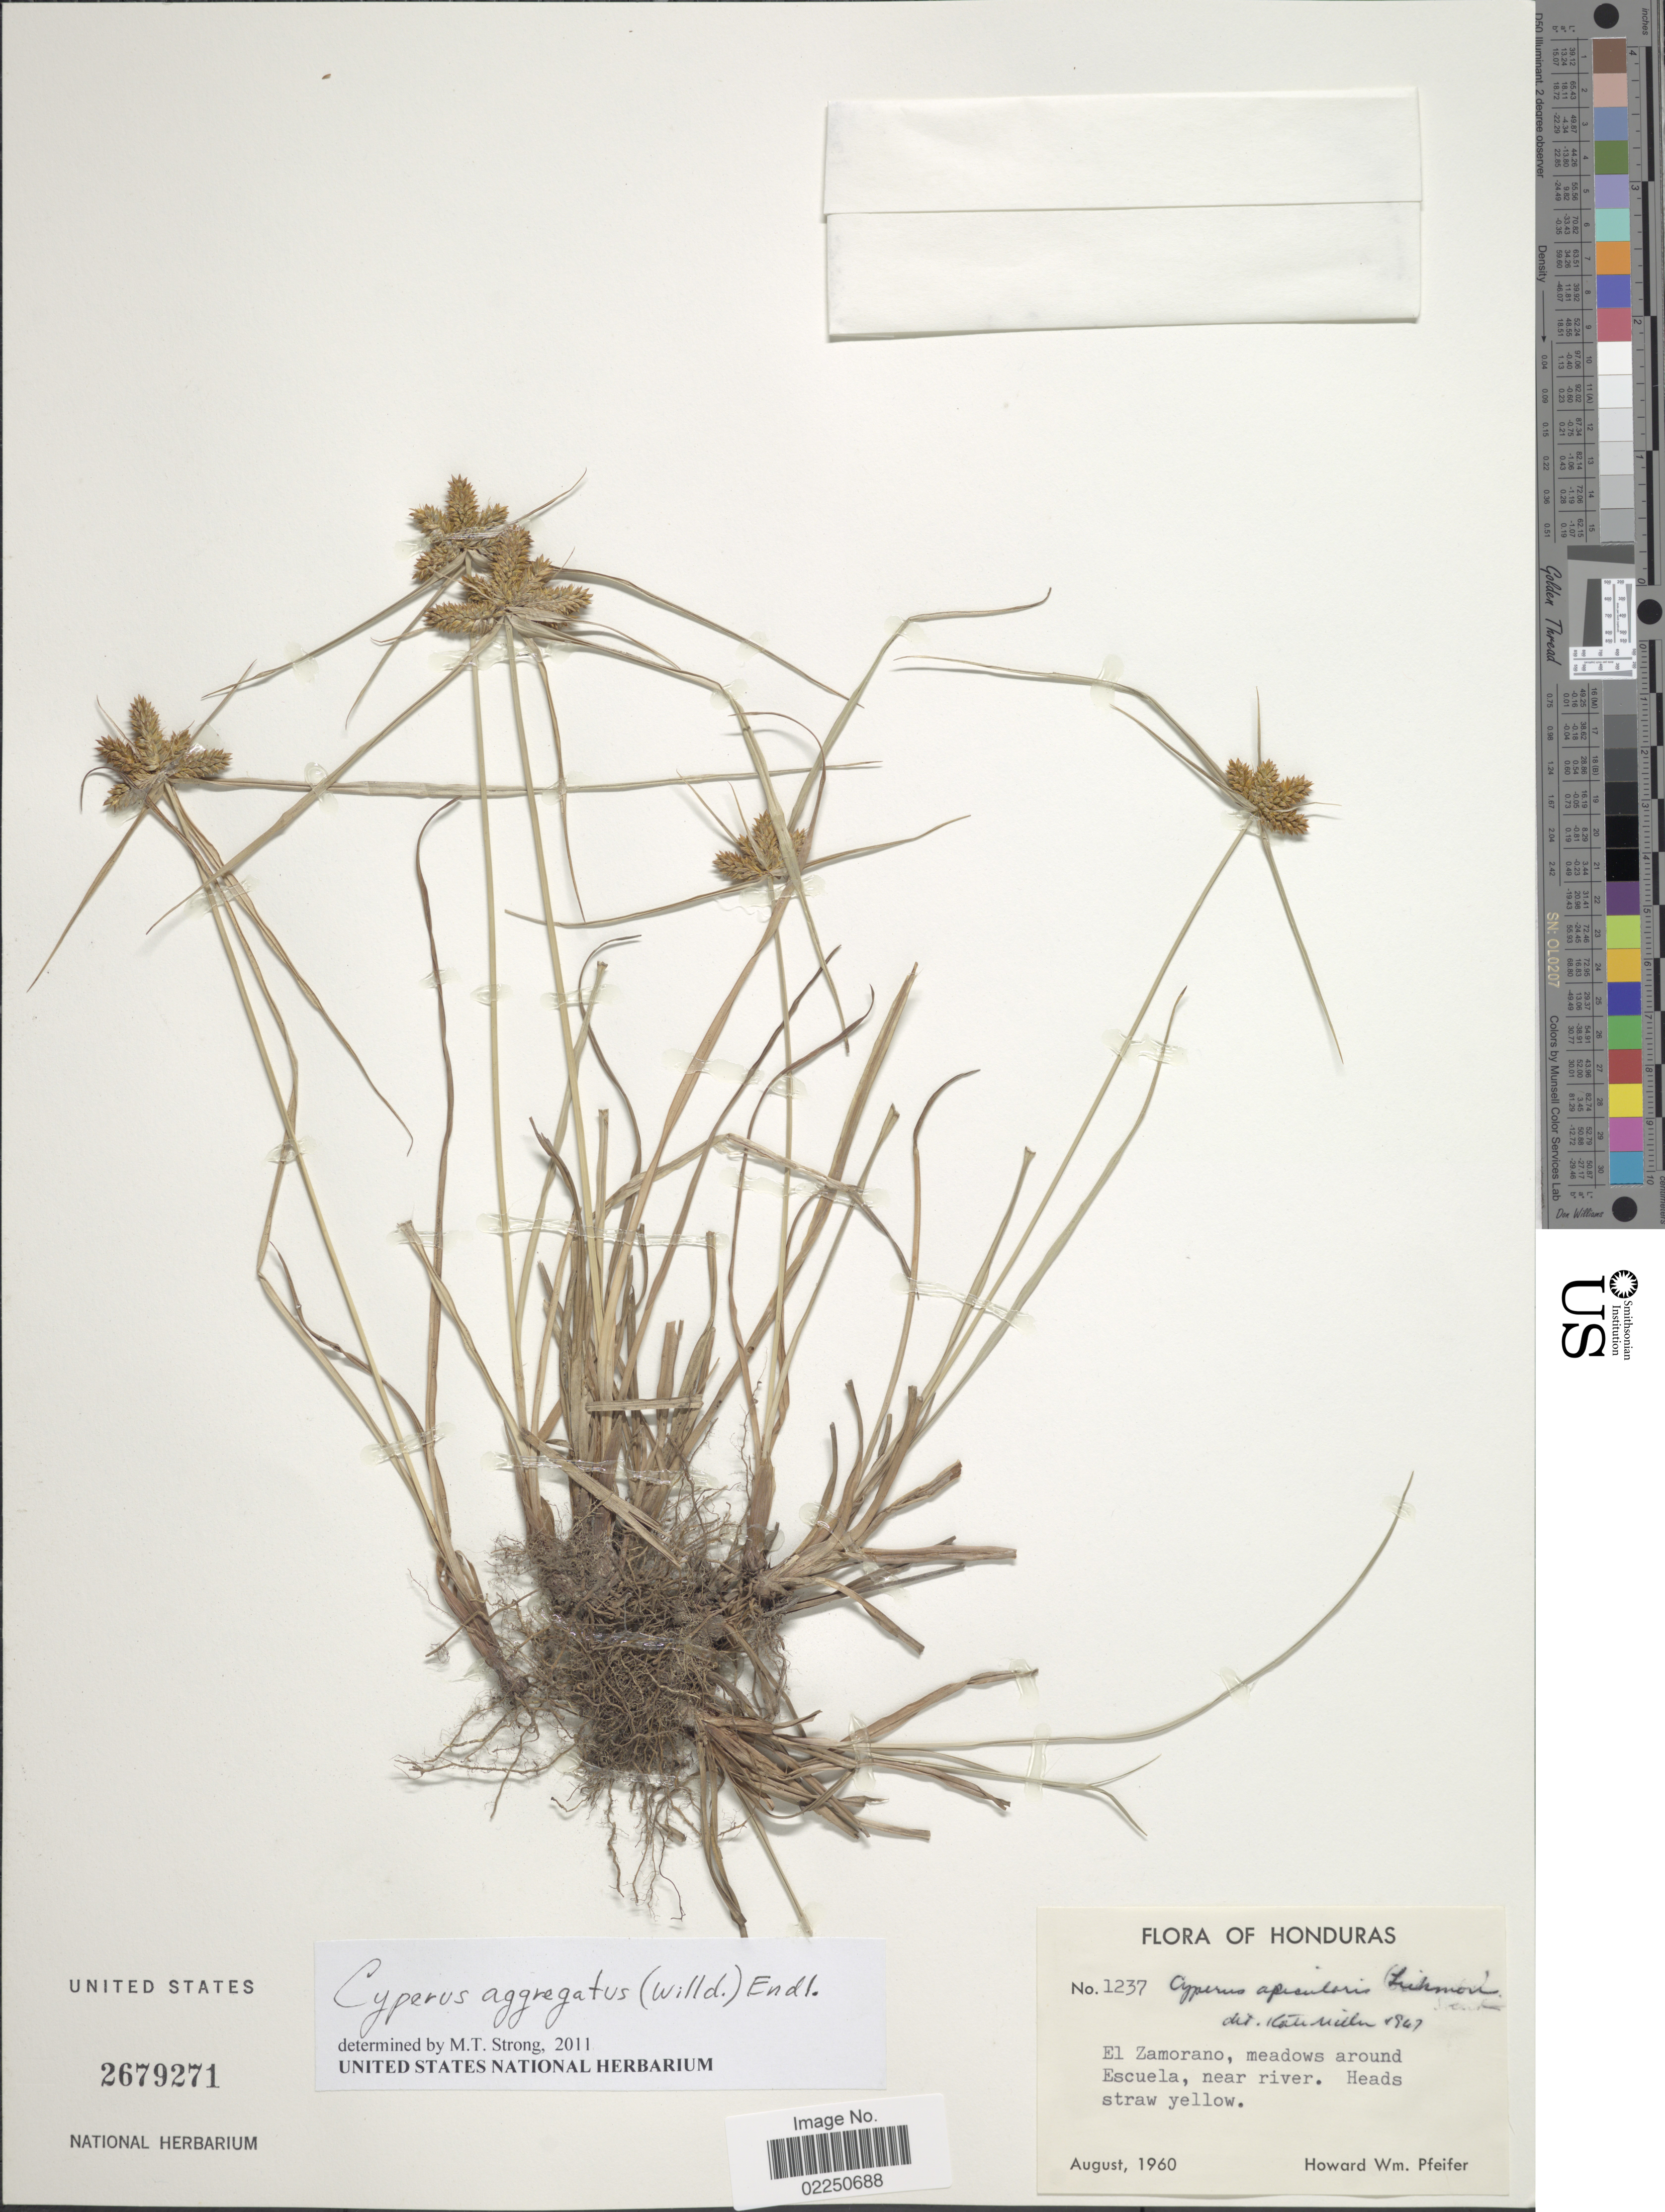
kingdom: Plantae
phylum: Tracheophyta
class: Liliopsida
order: Poales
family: Cyperaceae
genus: Cyperus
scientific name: Cyperus aggregatus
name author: (Willd.) Endl.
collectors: H. W. Pfeifer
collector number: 1237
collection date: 1960-08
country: Honduras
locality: El Zamorano, meadows around Escuela, near river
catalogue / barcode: US 2679271